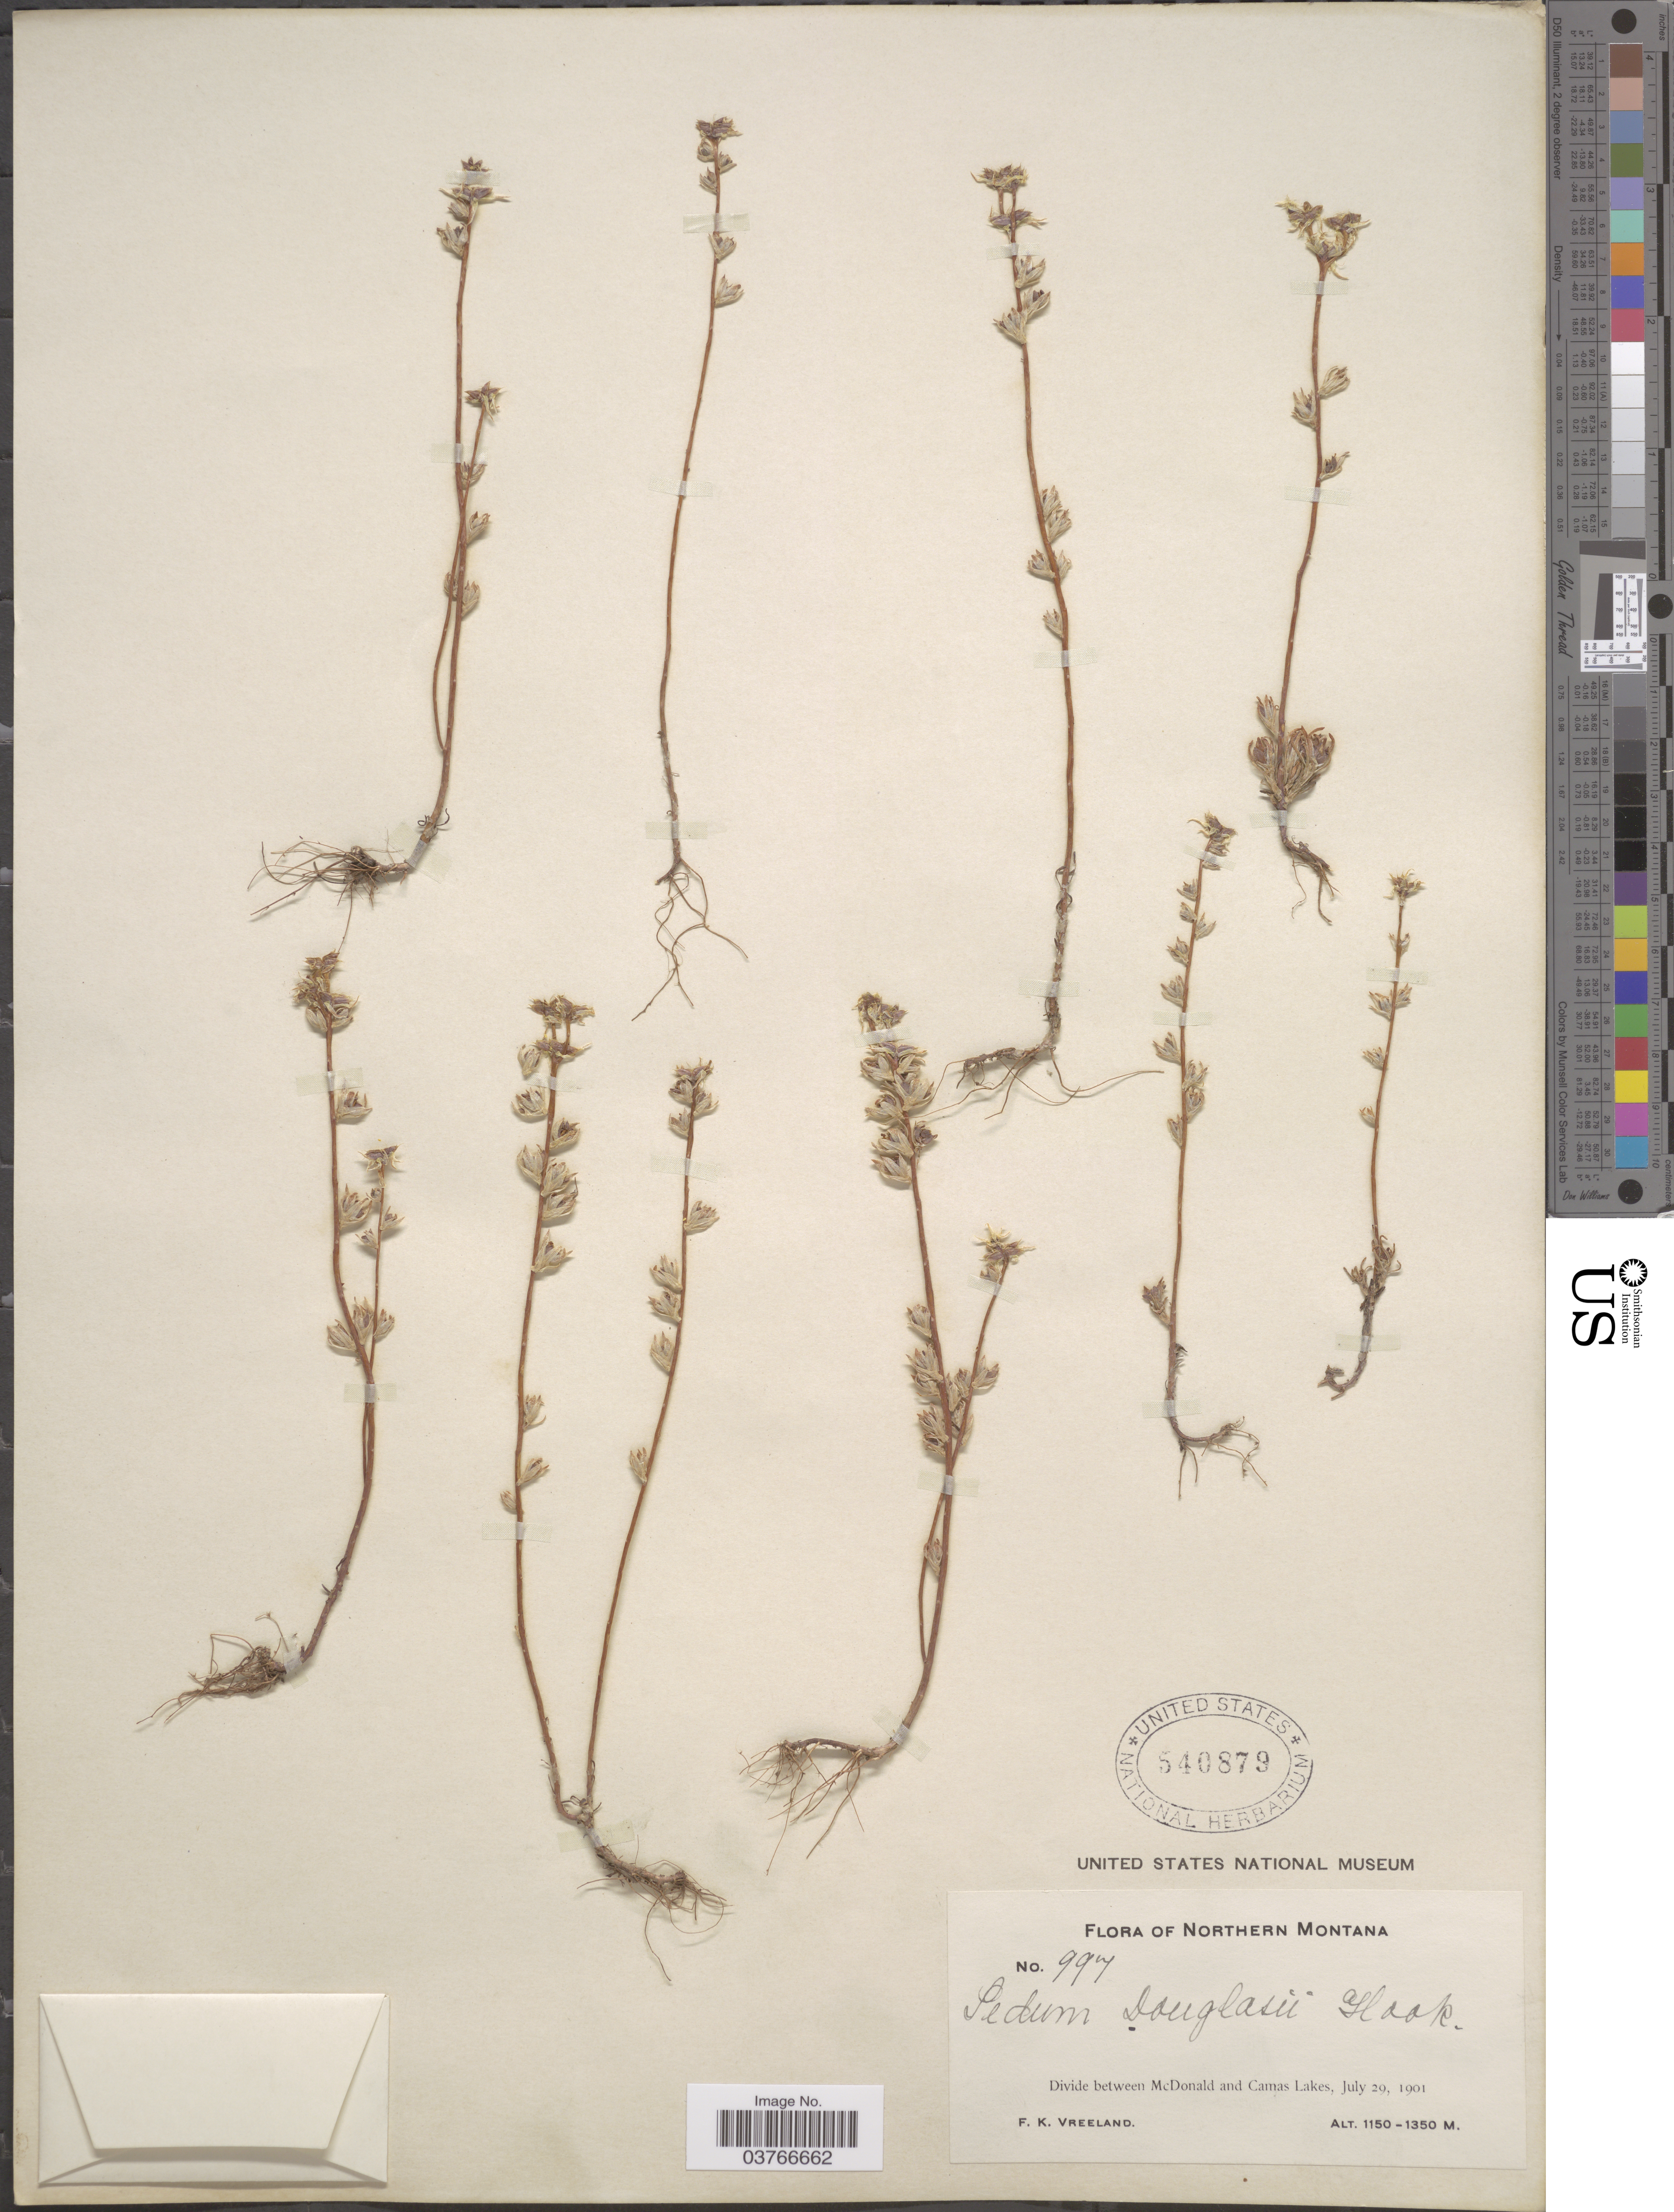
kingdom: Plantae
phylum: Tracheophyta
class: Magnoliopsida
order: Saxifragales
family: Crassulaceae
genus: Sedum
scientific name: Sedum stenopetalum var. stenopetalum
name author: Pursh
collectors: F. Vreeland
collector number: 997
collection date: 1901-07-29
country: United States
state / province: Montana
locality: Northern Montana. Divide between Mcdonald and Camas Lakes.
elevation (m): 1150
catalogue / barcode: US 540879